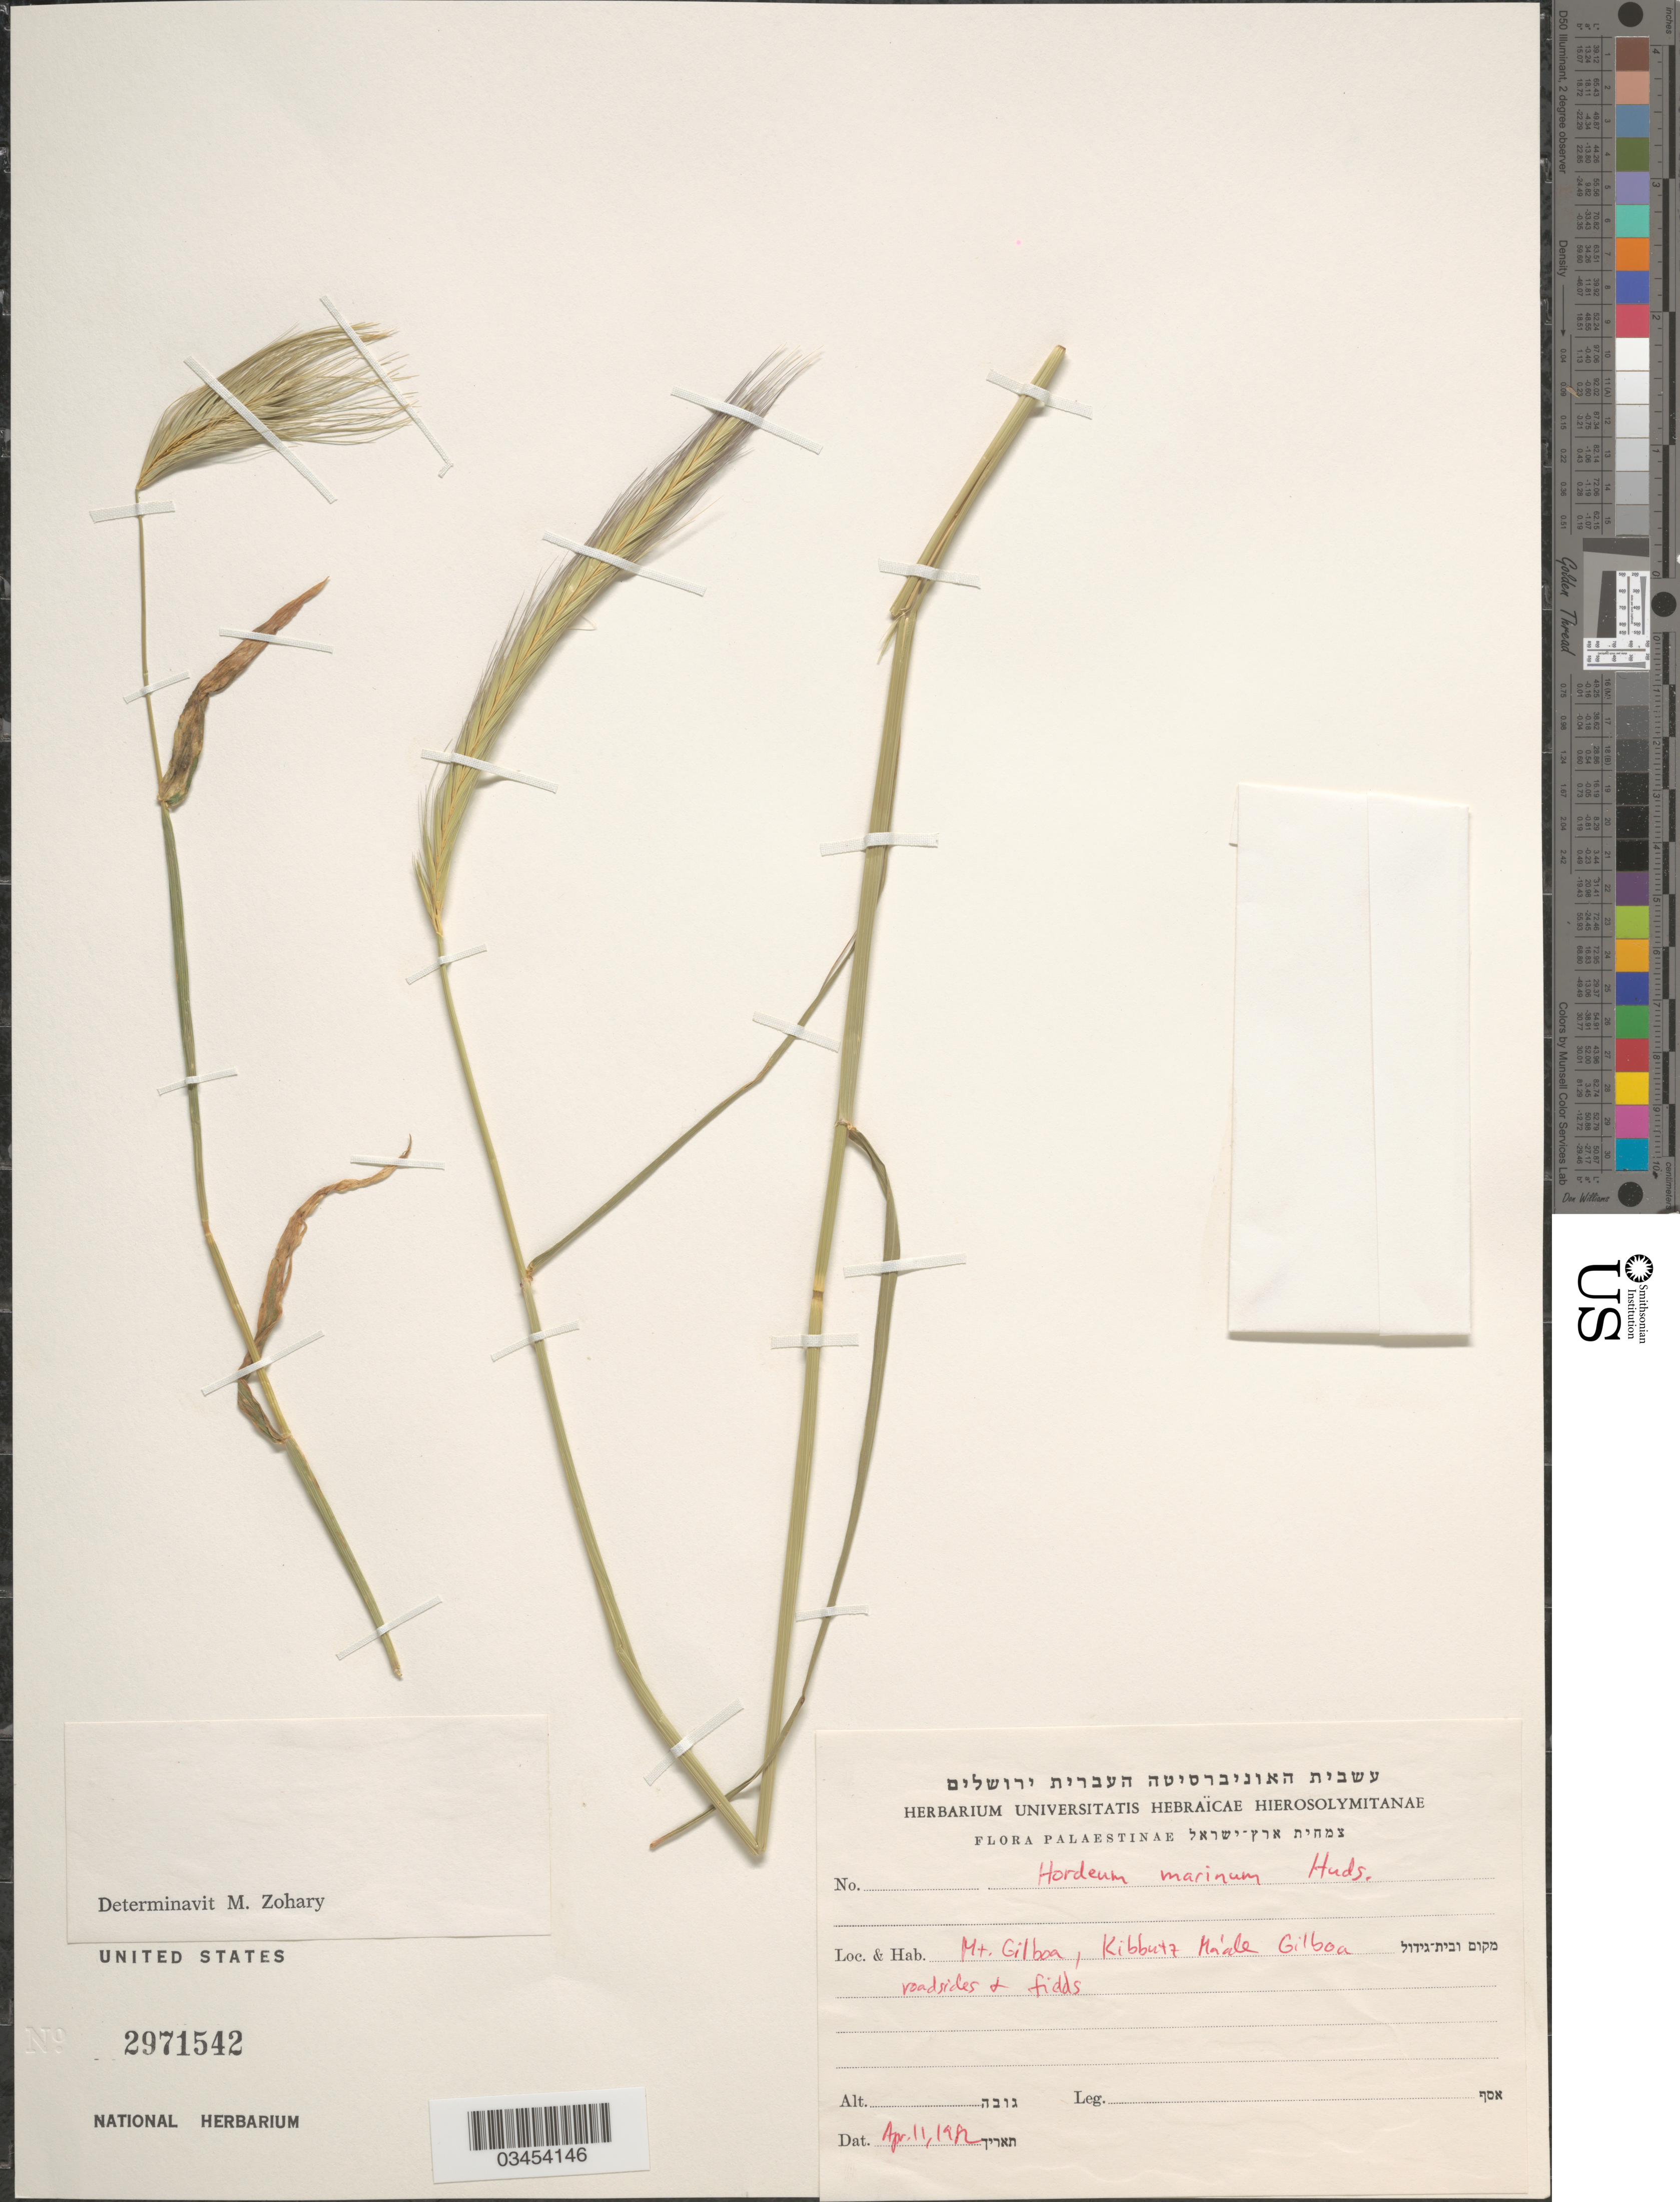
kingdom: Plantae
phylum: Tracheophyta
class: Liliopsida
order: Poales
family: Poaceae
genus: Hordeum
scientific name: Hordeum marinum subsp. gussoneanum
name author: (Parl.) Thell.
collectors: Herbarium Universitatis Hebraicae Hierosolymitanae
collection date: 1982-04-11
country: Israel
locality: Palaestinae. Mt. Gilboa, Kibbutz Ma'ale Gilboa roadsides + fields.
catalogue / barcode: US 2971542